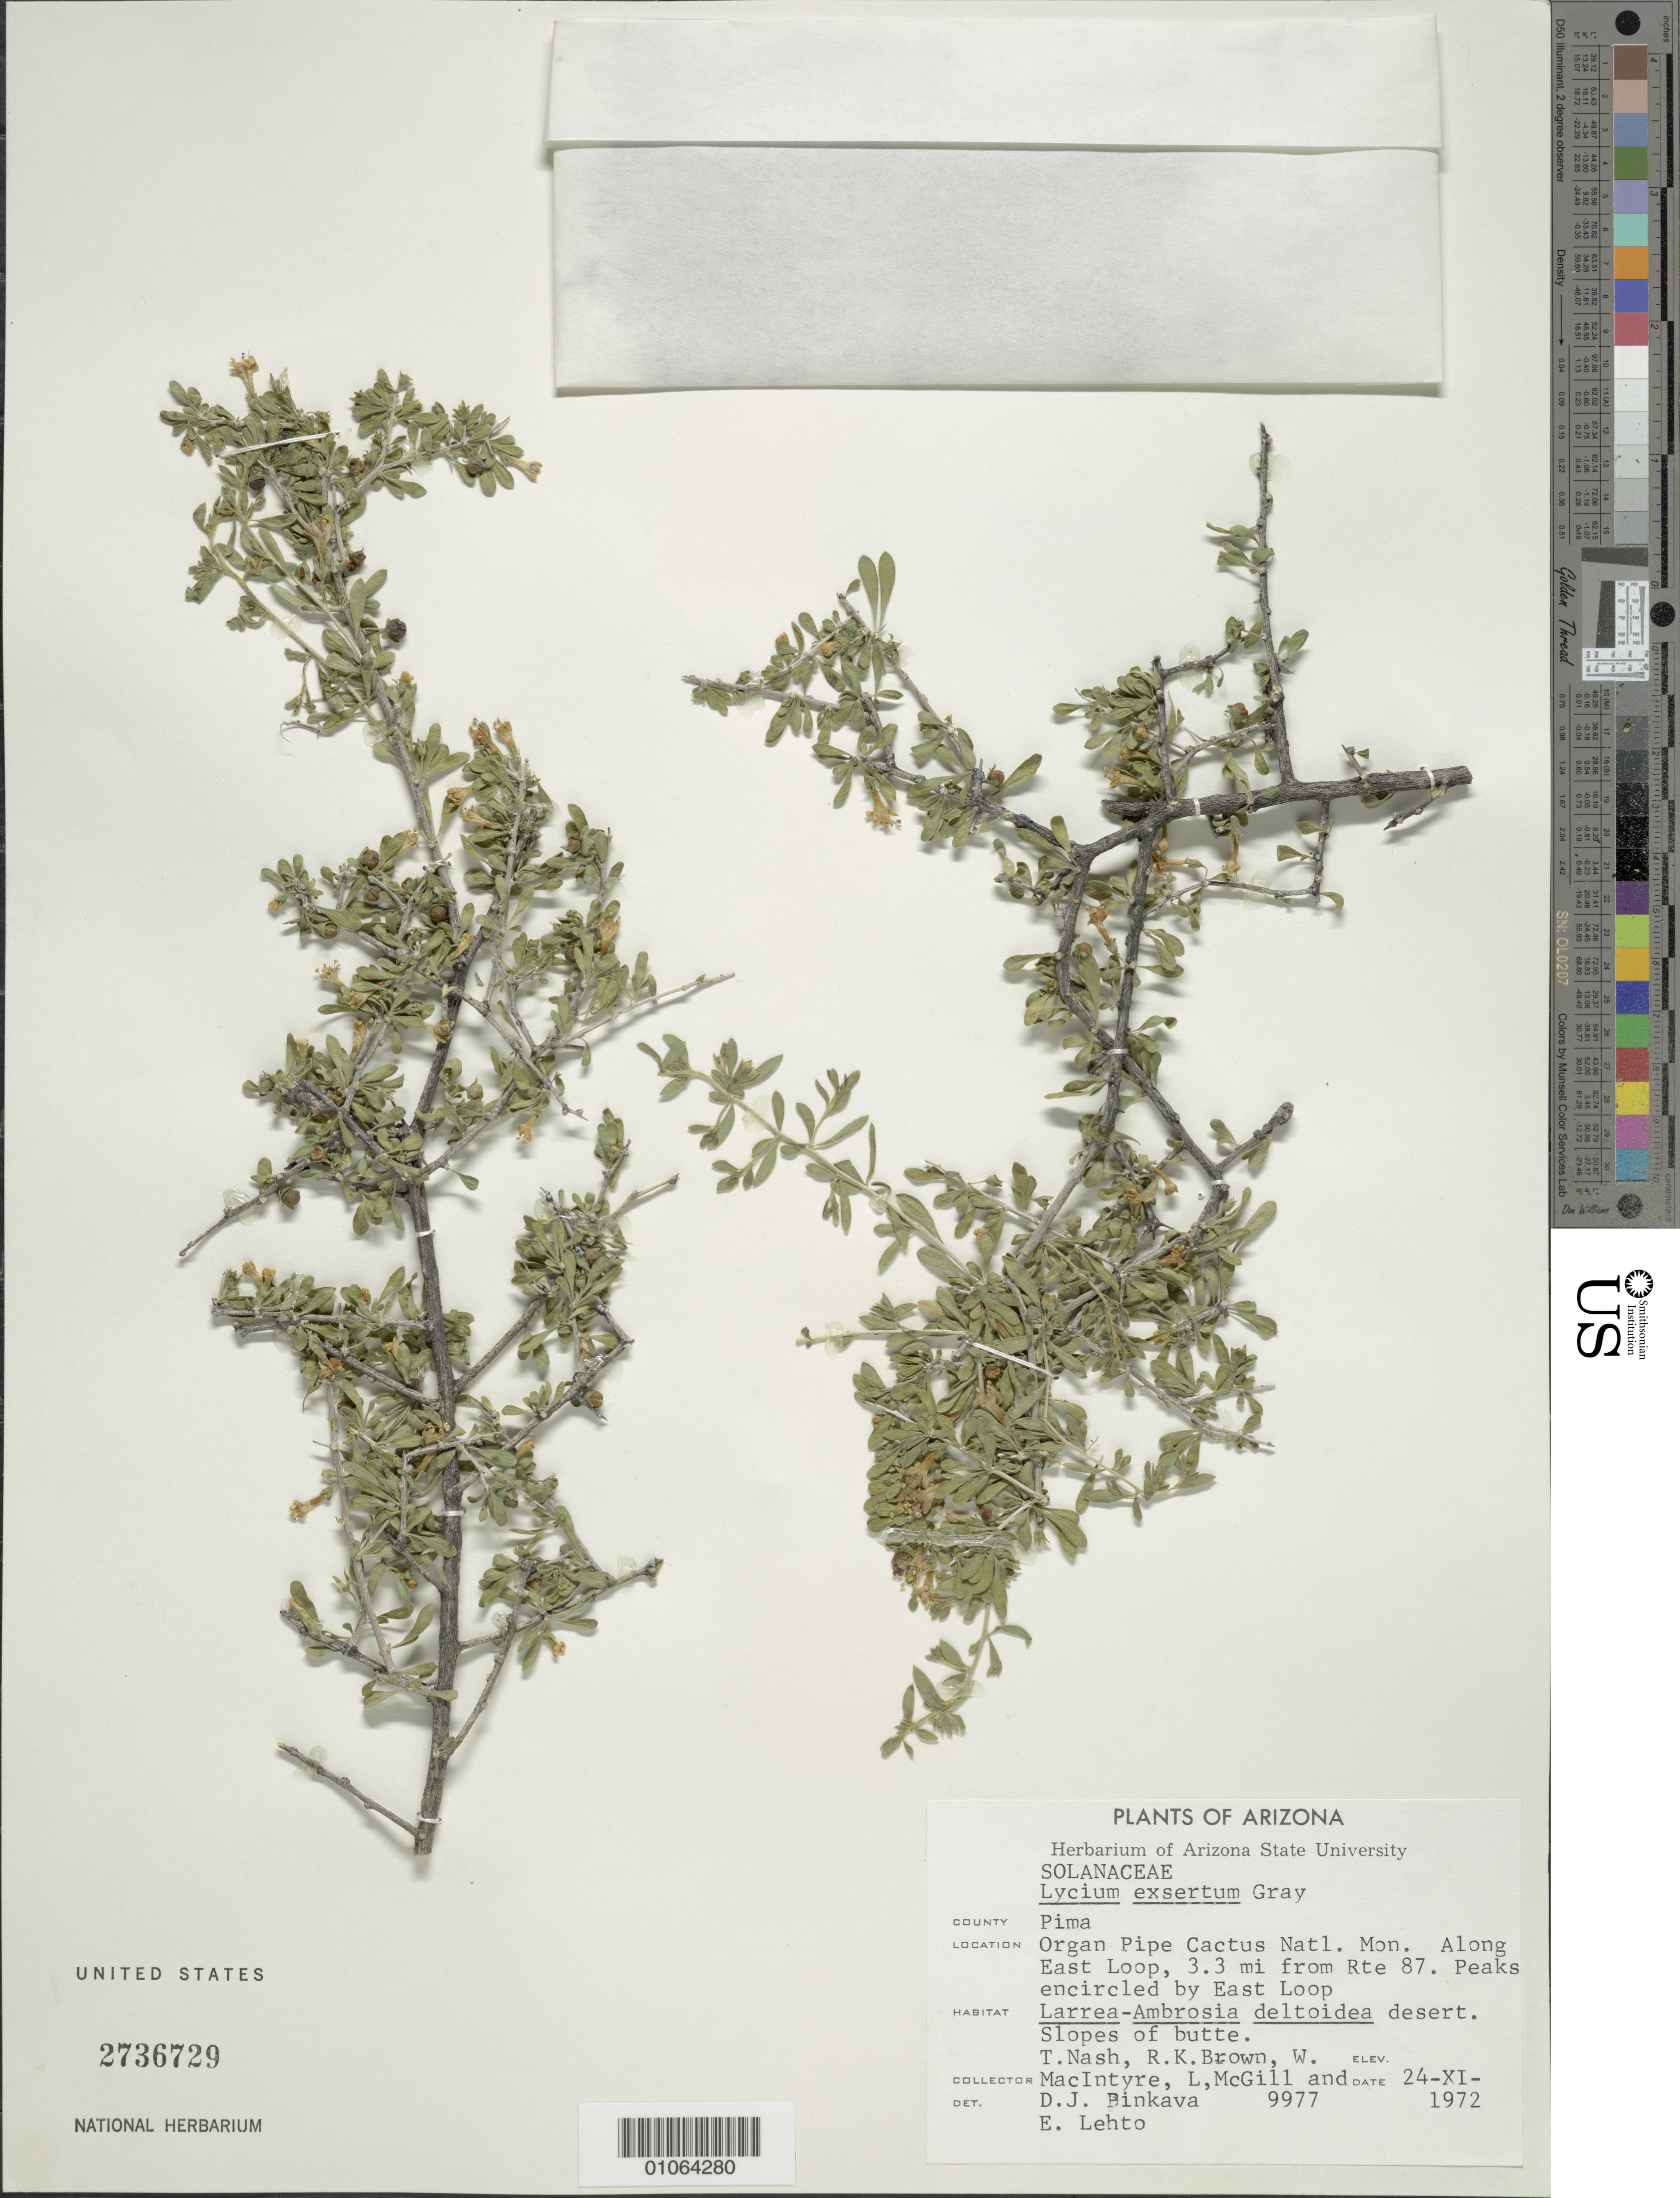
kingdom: Plantae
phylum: Tracheophyta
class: Magnoliopsida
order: Solanales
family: Solanaceae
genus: Lycium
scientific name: Lycium exsertum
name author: A. Gray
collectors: T. Nash, R. K. Brown, W. Macintyre, L. McGill & D. J. Pinkava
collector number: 9977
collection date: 1972-11-24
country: United States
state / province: Arizona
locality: County Pima, Organ Pipe Cactus Natl. Mon. Along East Loop, 3.3 mi from Rte 87, Peaks encircled by East Loop.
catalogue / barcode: US 2736729